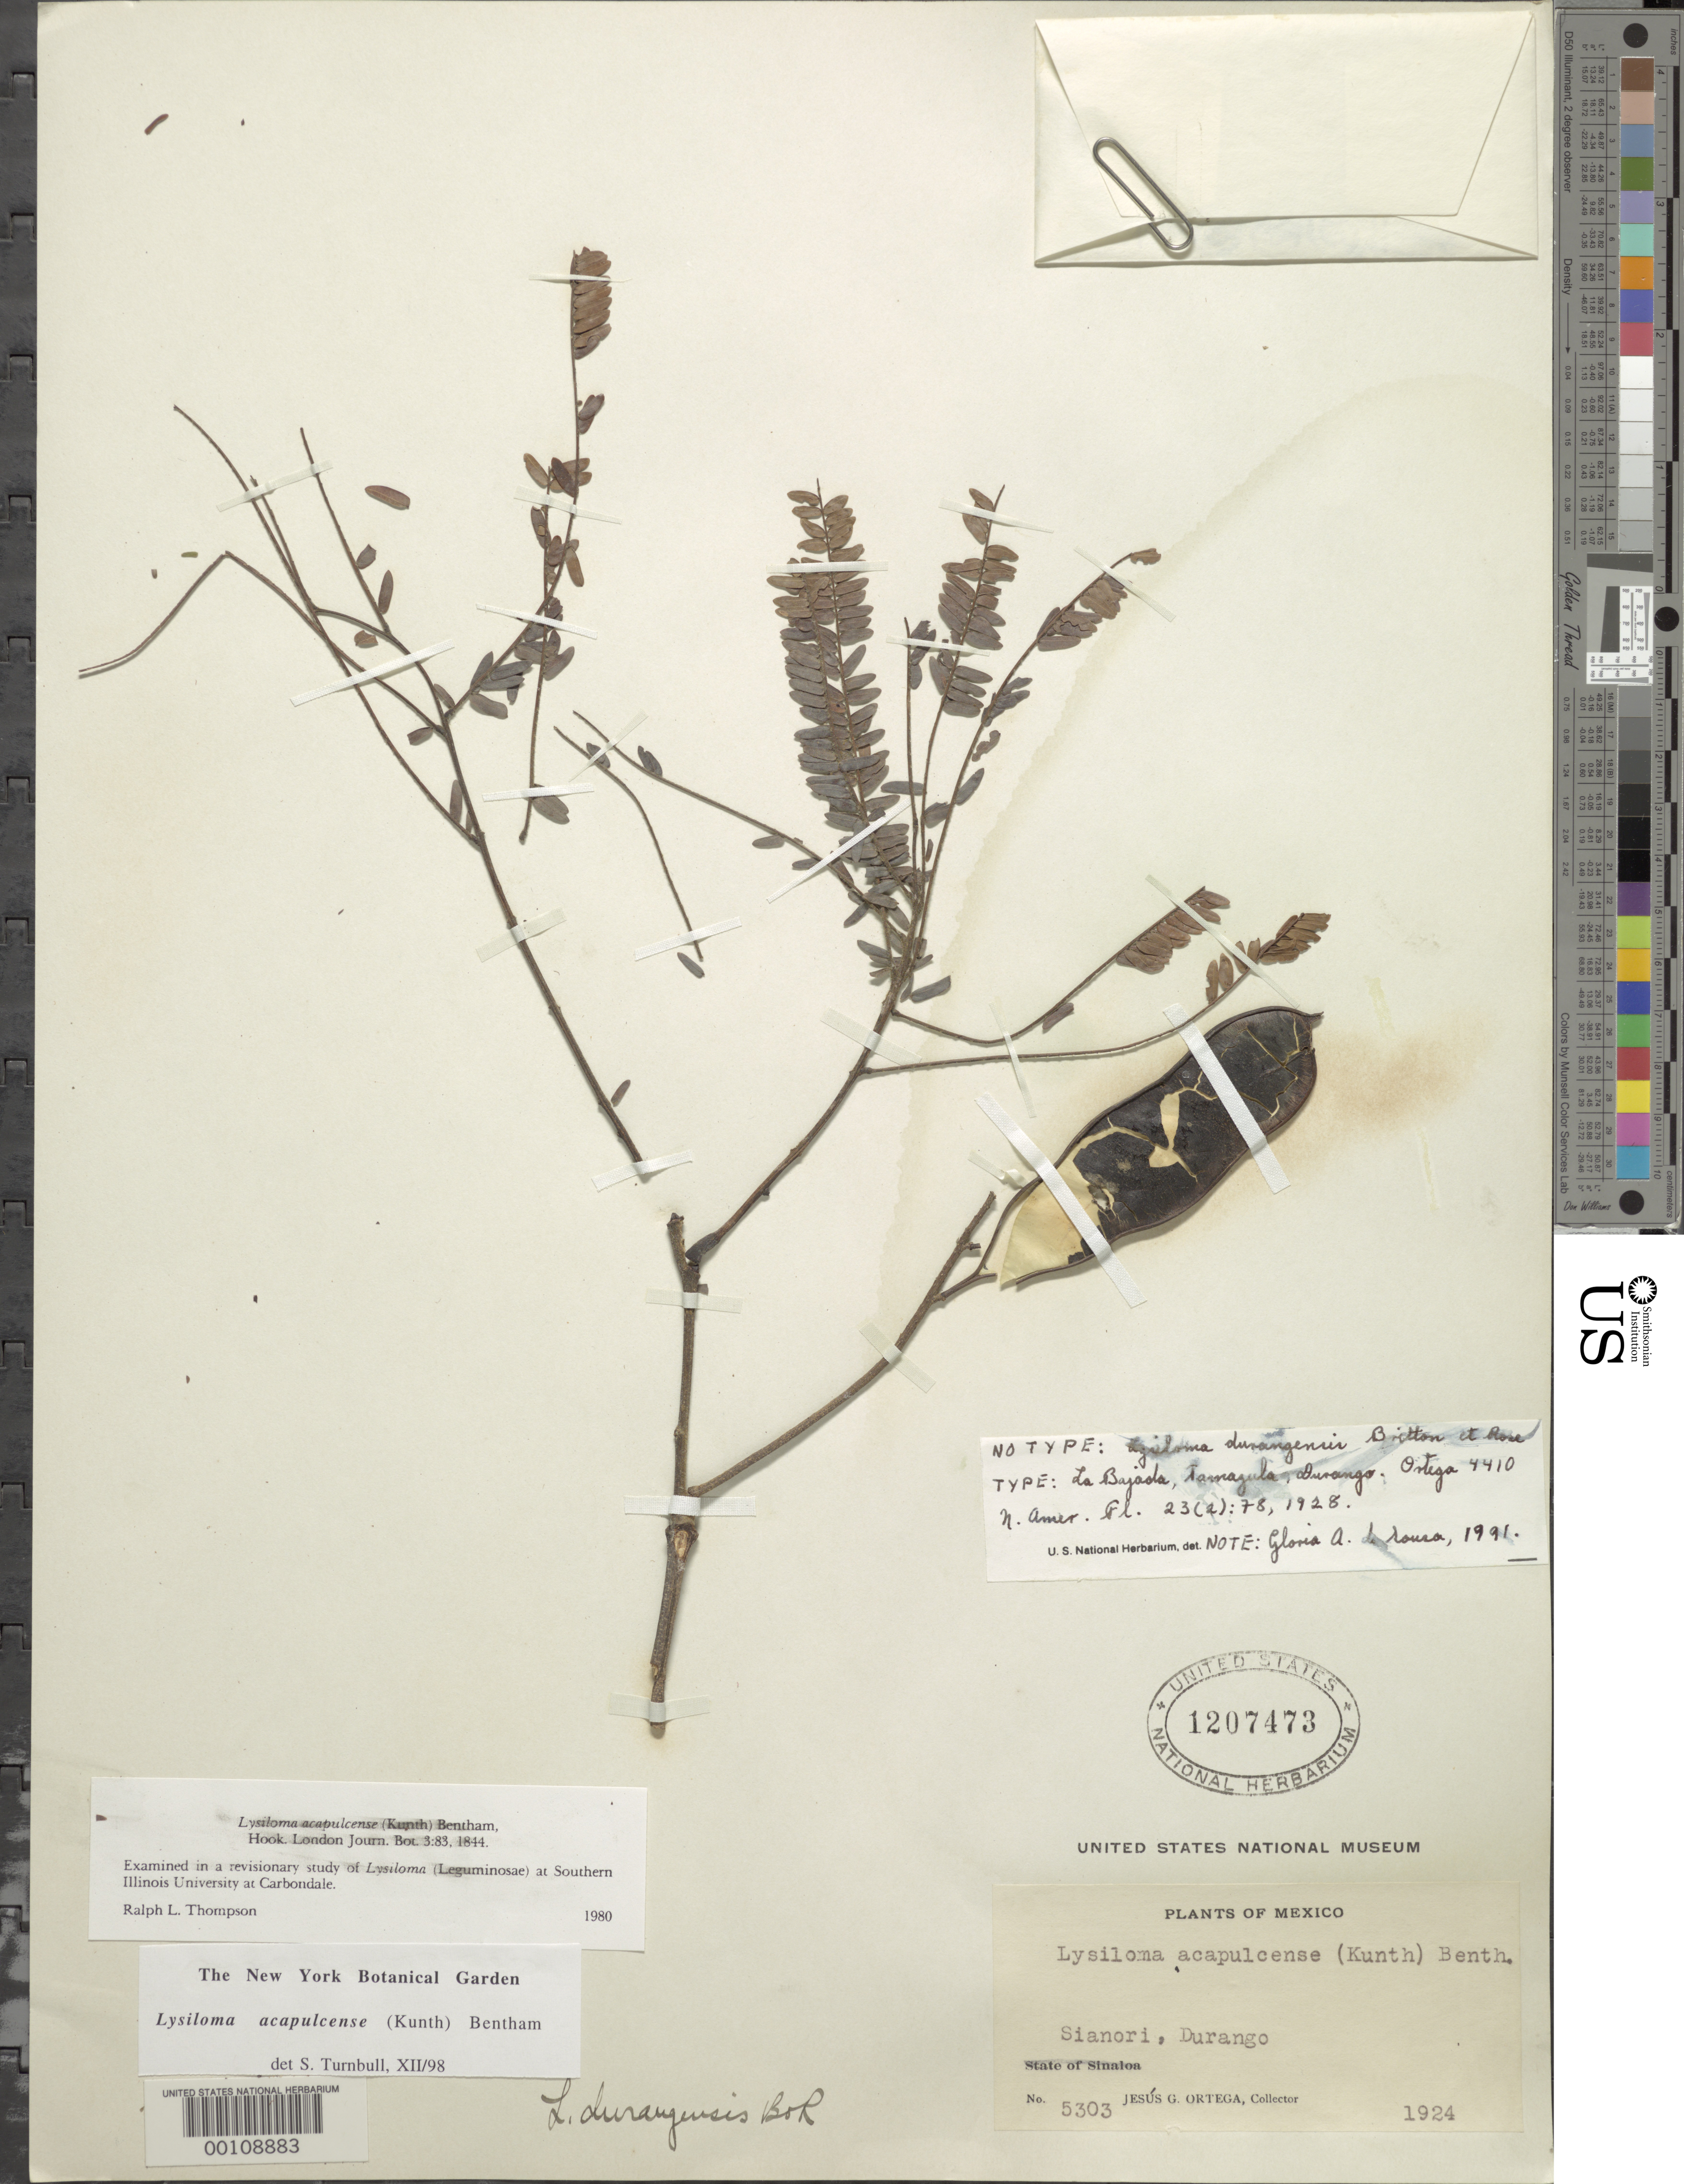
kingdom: Plantae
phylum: Tracheophyta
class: Magnoliopsida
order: Fabales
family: Fabaceae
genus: Lysiloma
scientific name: Lysiloma acapulcense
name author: (Kunth) Benth.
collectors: J. Ortega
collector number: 5303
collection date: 1924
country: Mexico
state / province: Durango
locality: Sianori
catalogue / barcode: US 1207473